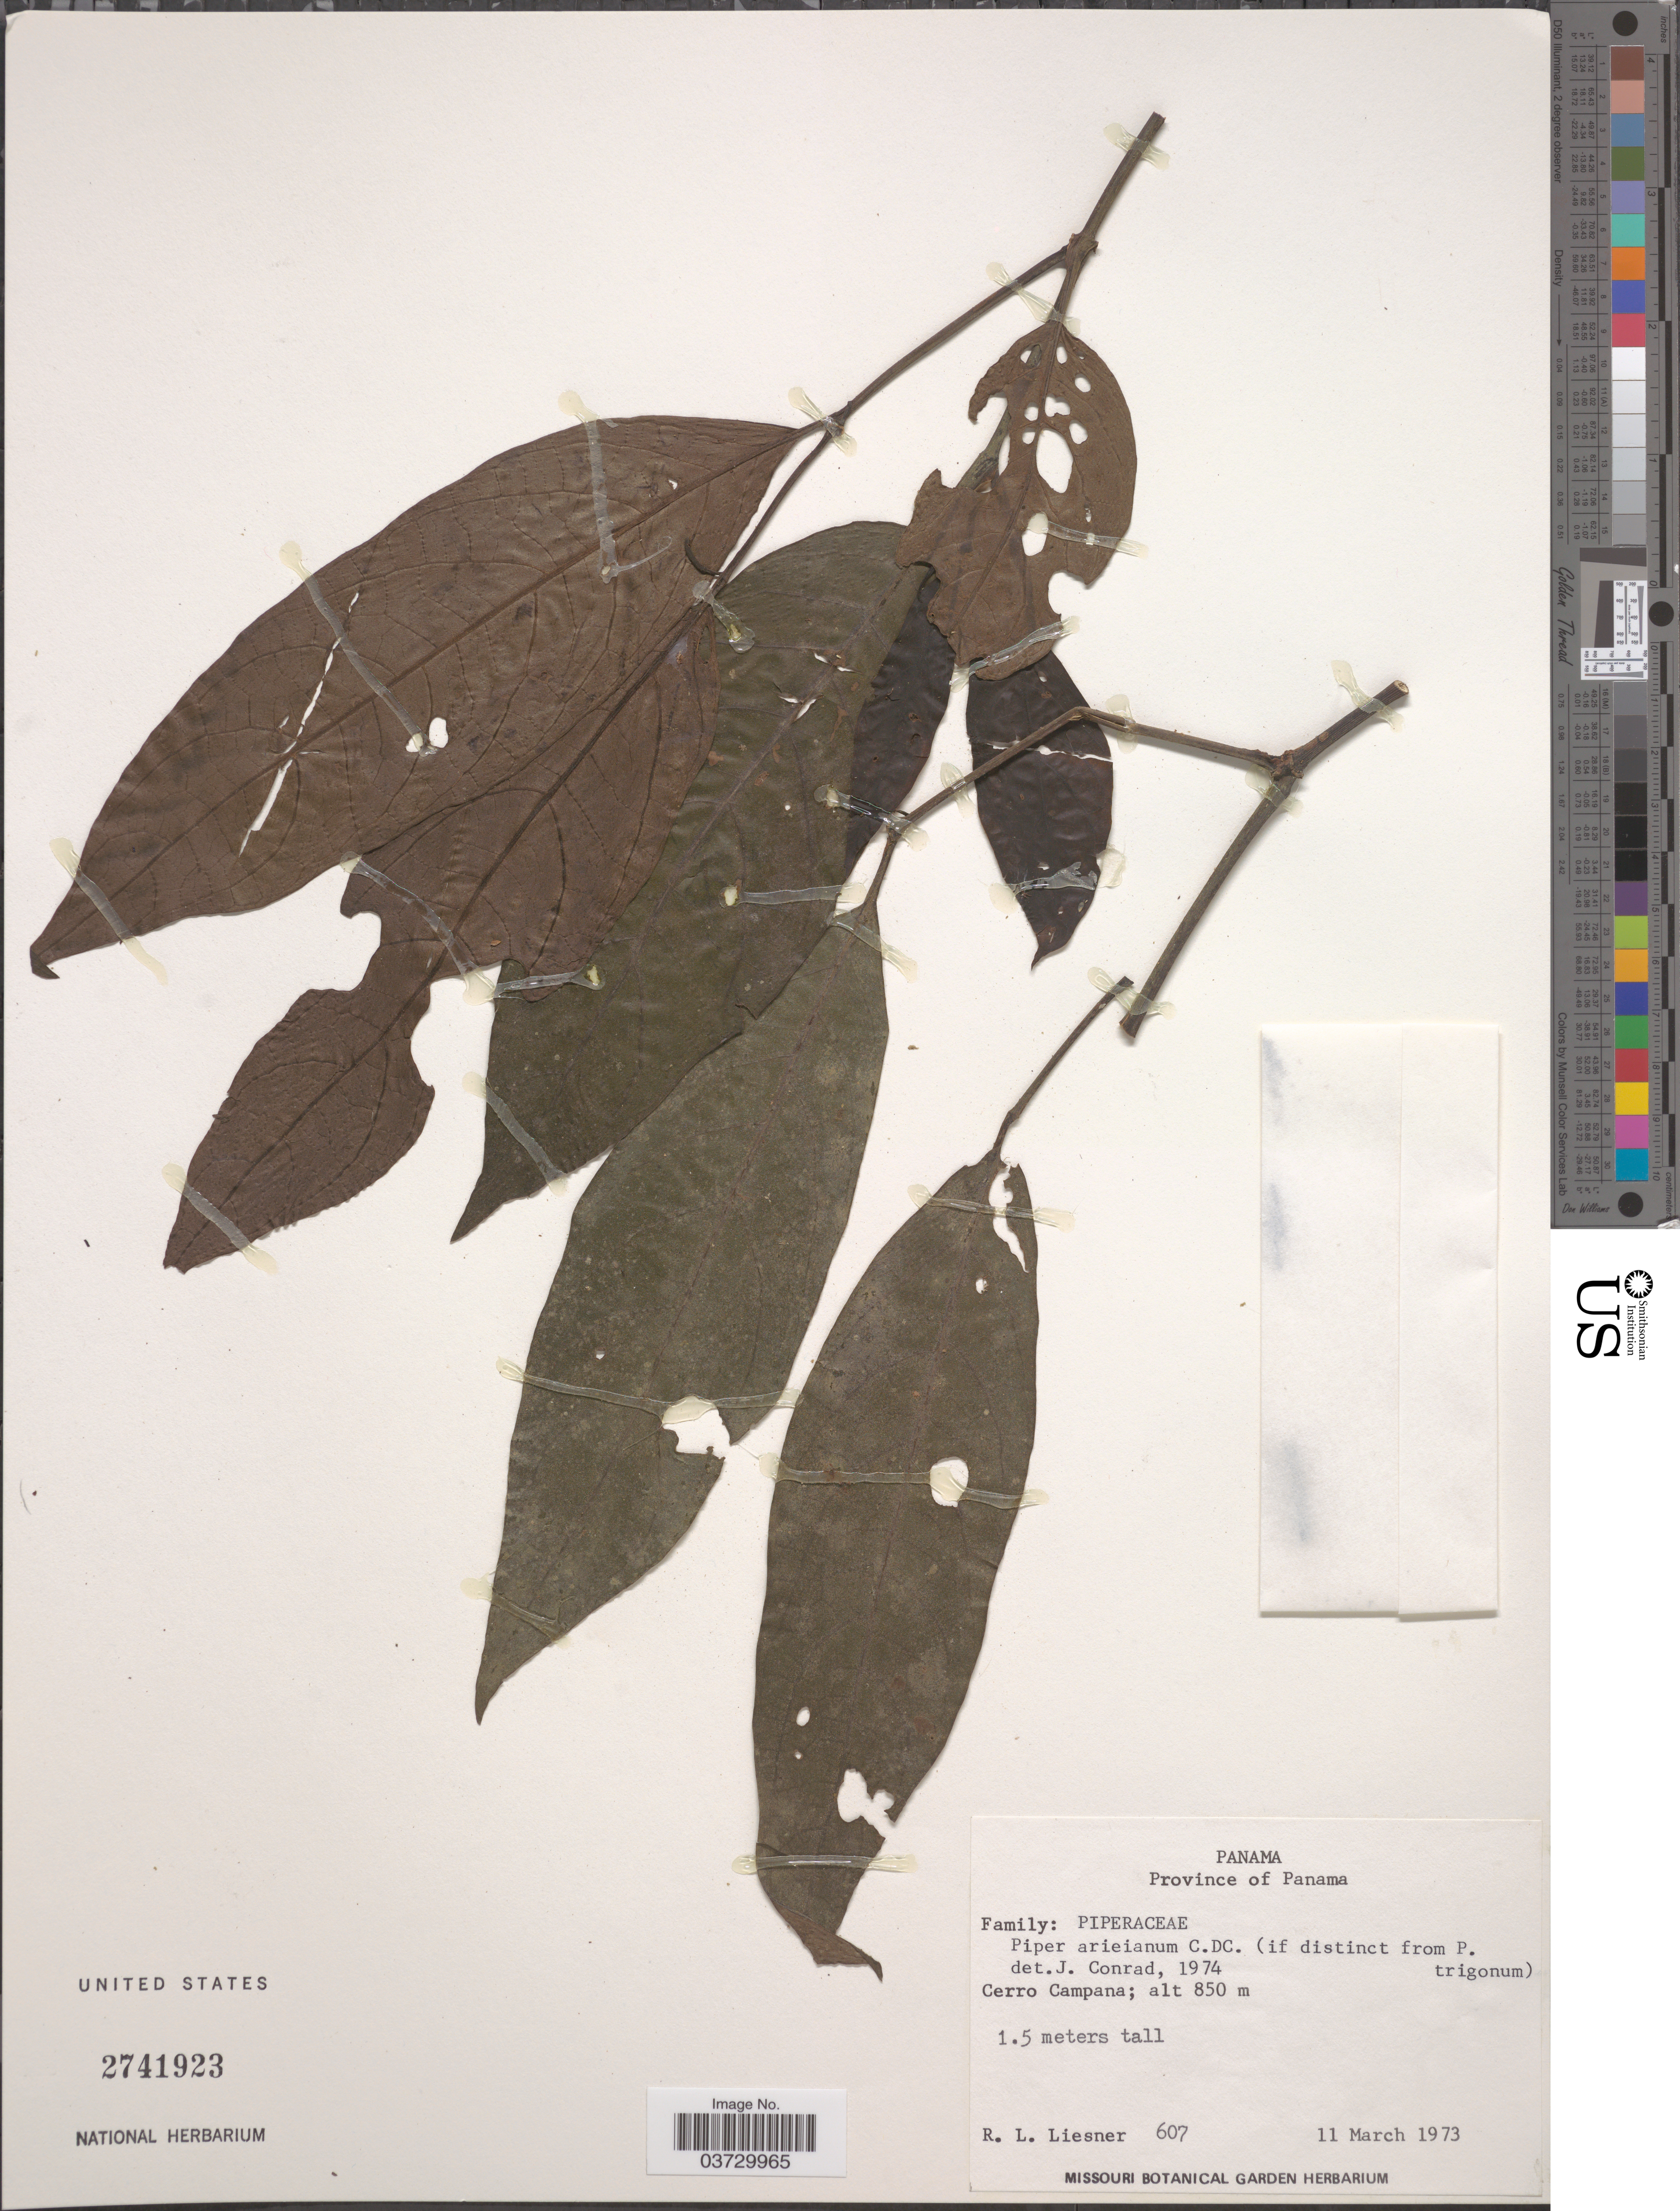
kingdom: Plantae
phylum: Tracheophyta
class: Magnoliopsida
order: Piperales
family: Piperaceae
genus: Piper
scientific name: Piper arieianum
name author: C. DC.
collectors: R. L. Liesner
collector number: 607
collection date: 1973-03-11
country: Panama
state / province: Panamá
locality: Cerro Campana.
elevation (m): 850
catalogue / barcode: US 2741923